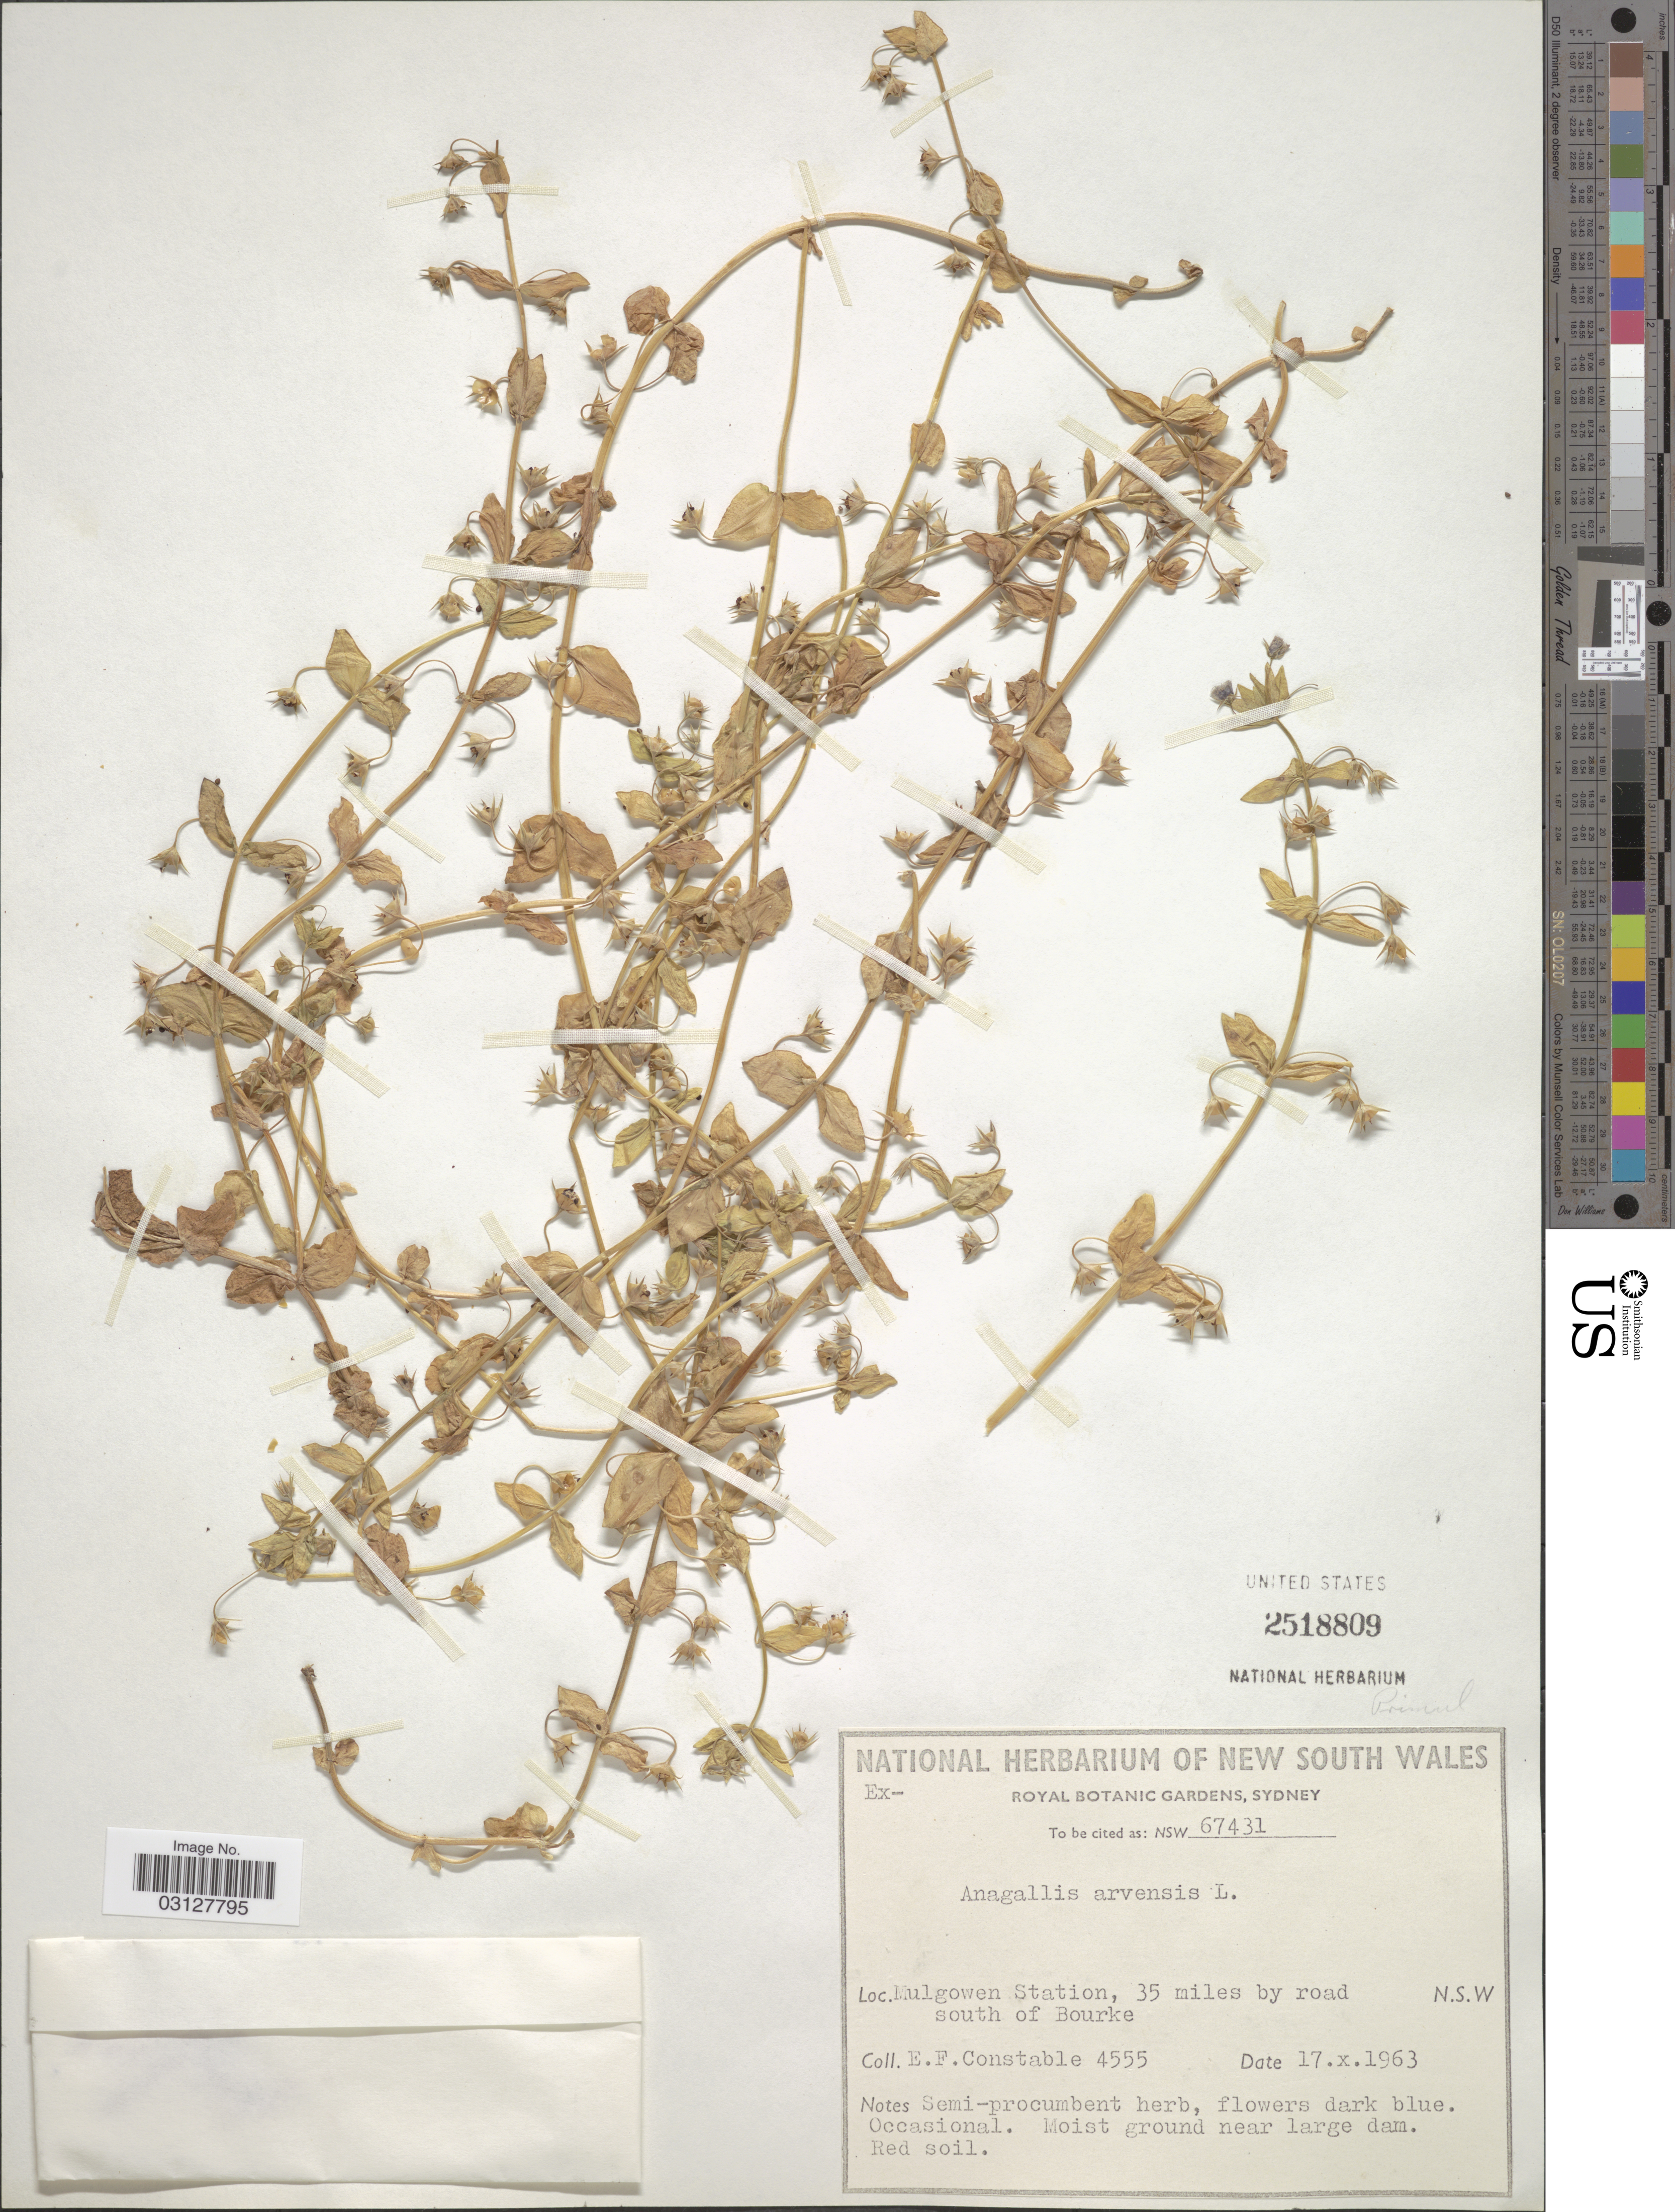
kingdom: Plantae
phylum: Tracheophyta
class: Magnoliopsida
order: Ericales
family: Primulaceae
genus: Anagallis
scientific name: Anagallis arvensis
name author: L.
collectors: E. F. Constable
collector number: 4555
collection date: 1963-10-17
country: Australia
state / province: New South Wales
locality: Mulgowen Station, 35 miles by road south of Bourke.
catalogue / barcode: US 2518809